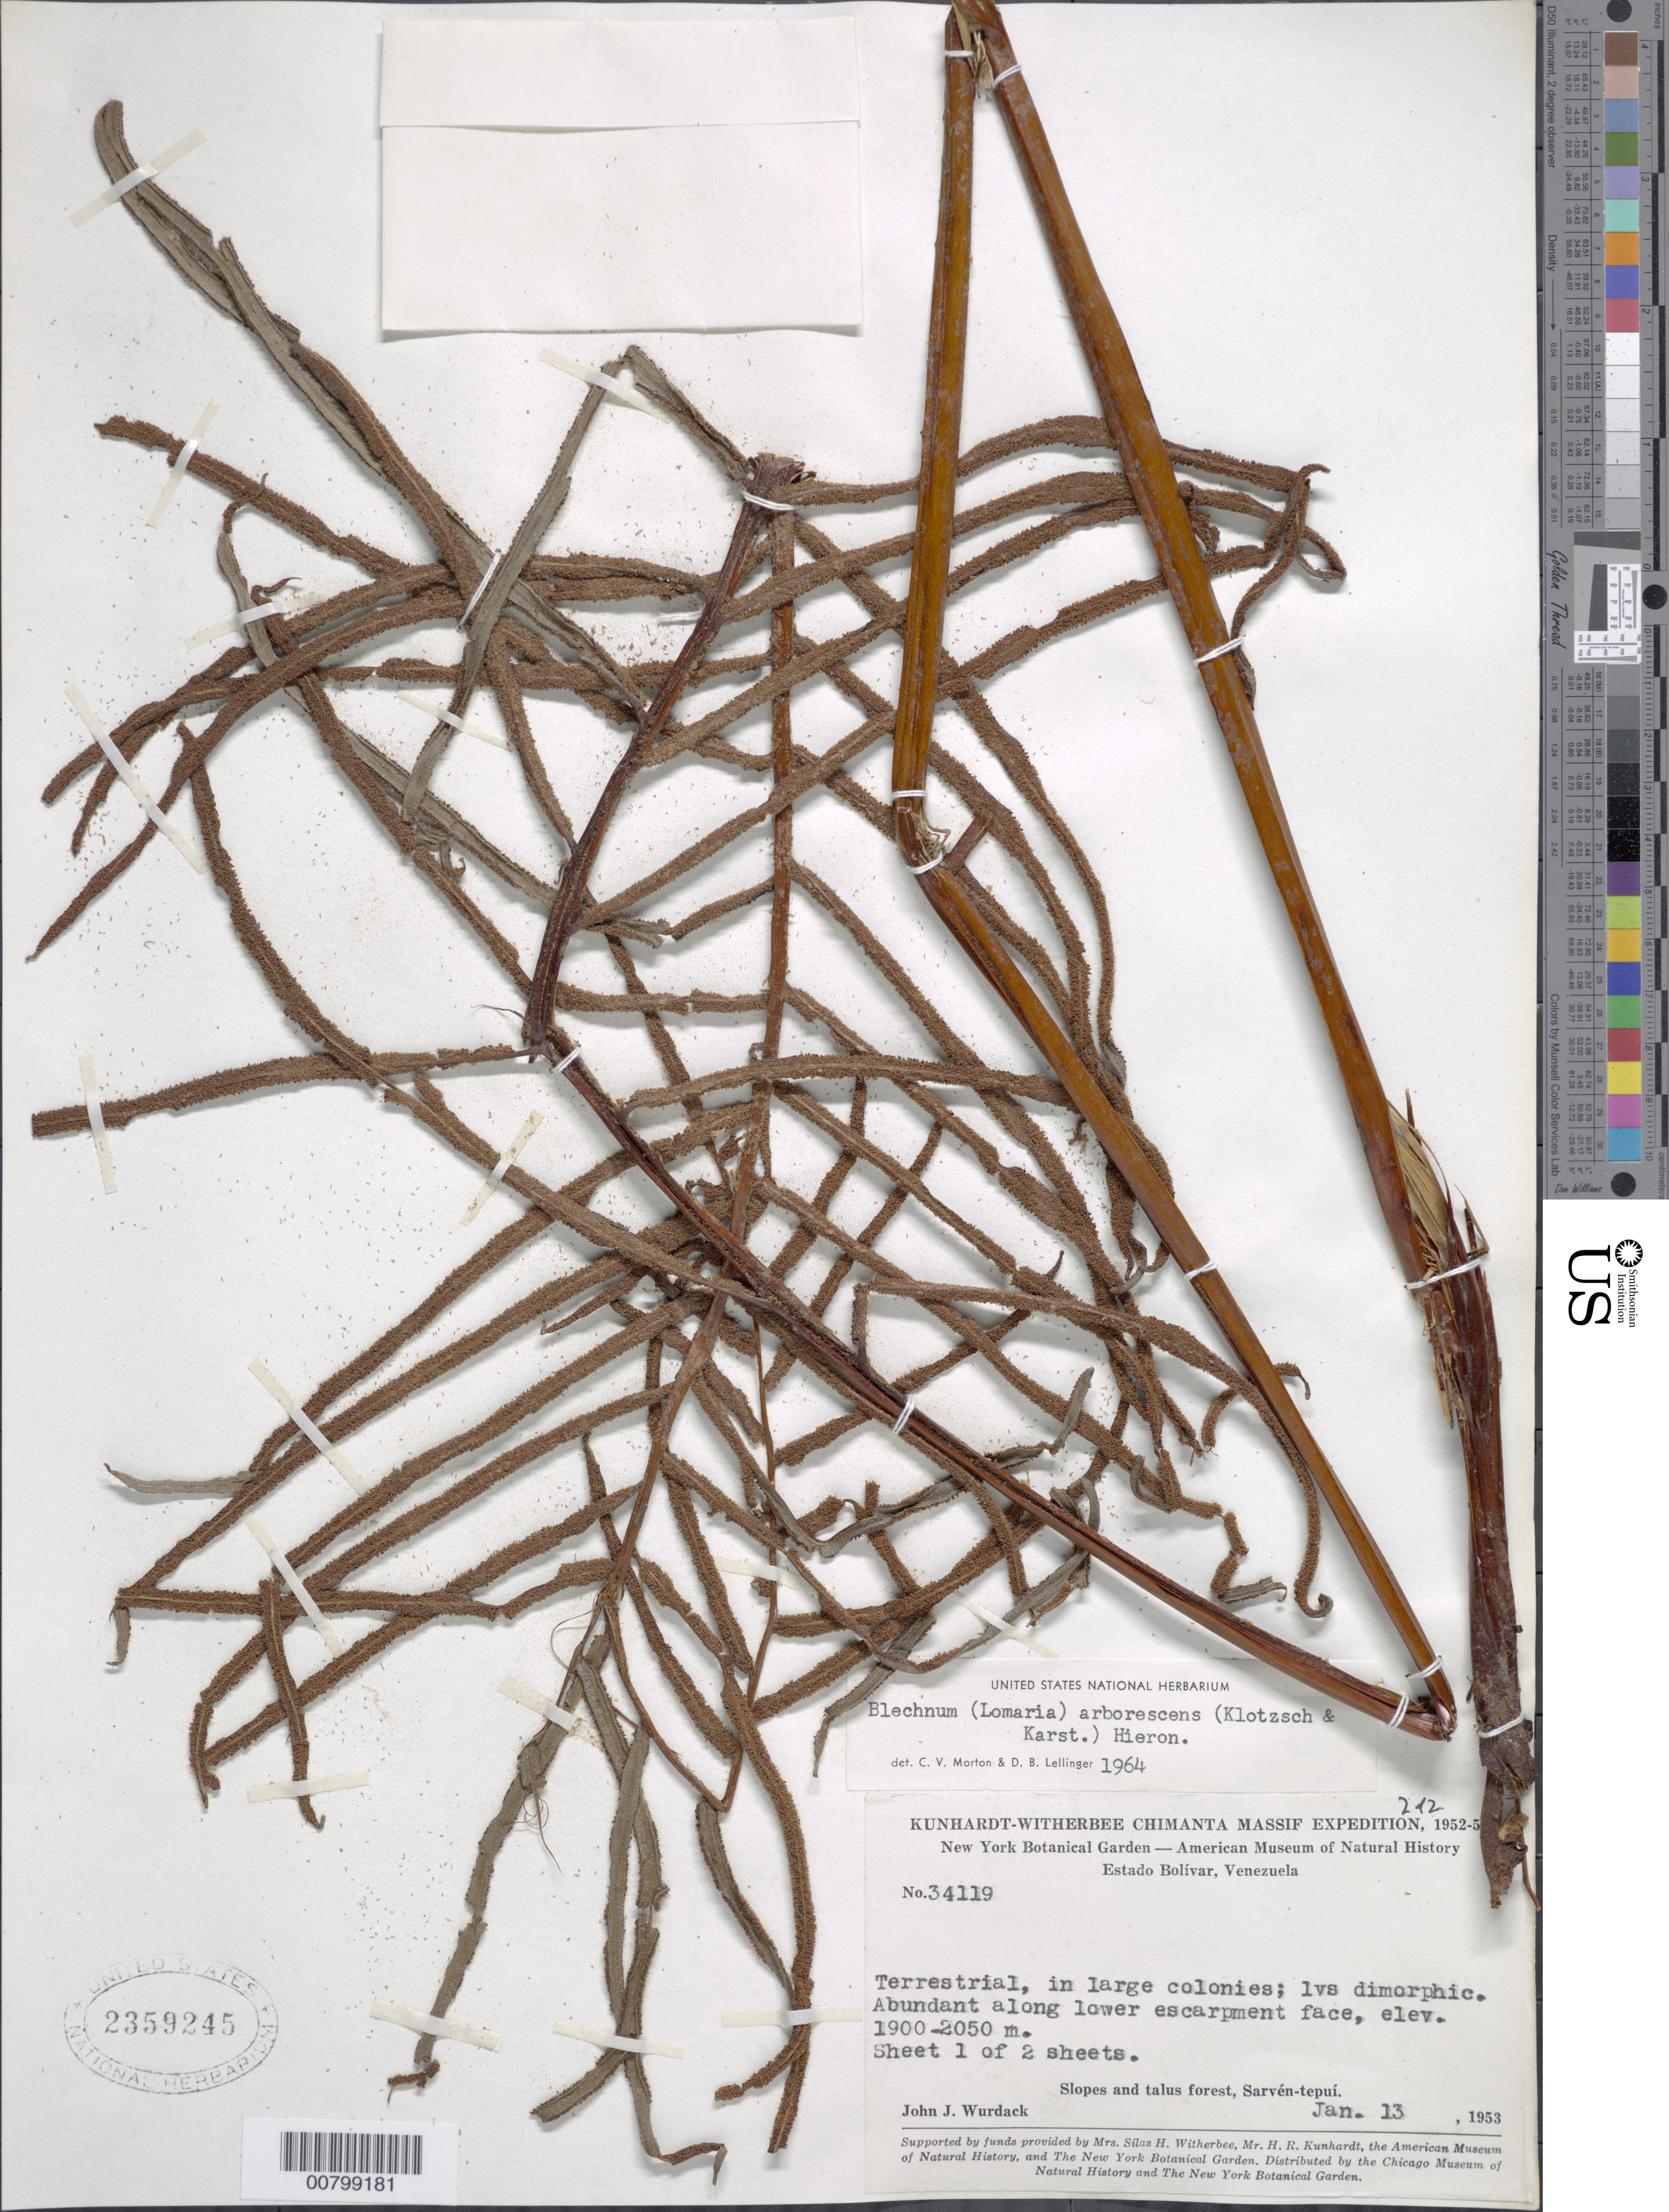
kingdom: Plantae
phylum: Tracheophyta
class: Polypodiopsida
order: Polypodiales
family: Blechnaceae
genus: Blechnum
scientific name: Blechnum cordatum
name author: (Desv.) Hieron.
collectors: J. J. Wurdack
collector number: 34119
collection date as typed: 13-Jan-53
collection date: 1953-01-13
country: Venezuela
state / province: Bolívar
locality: Sarvén-tepuí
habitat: Slopes and talus forest, along lower escarpment face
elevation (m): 1900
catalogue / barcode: US 2359245